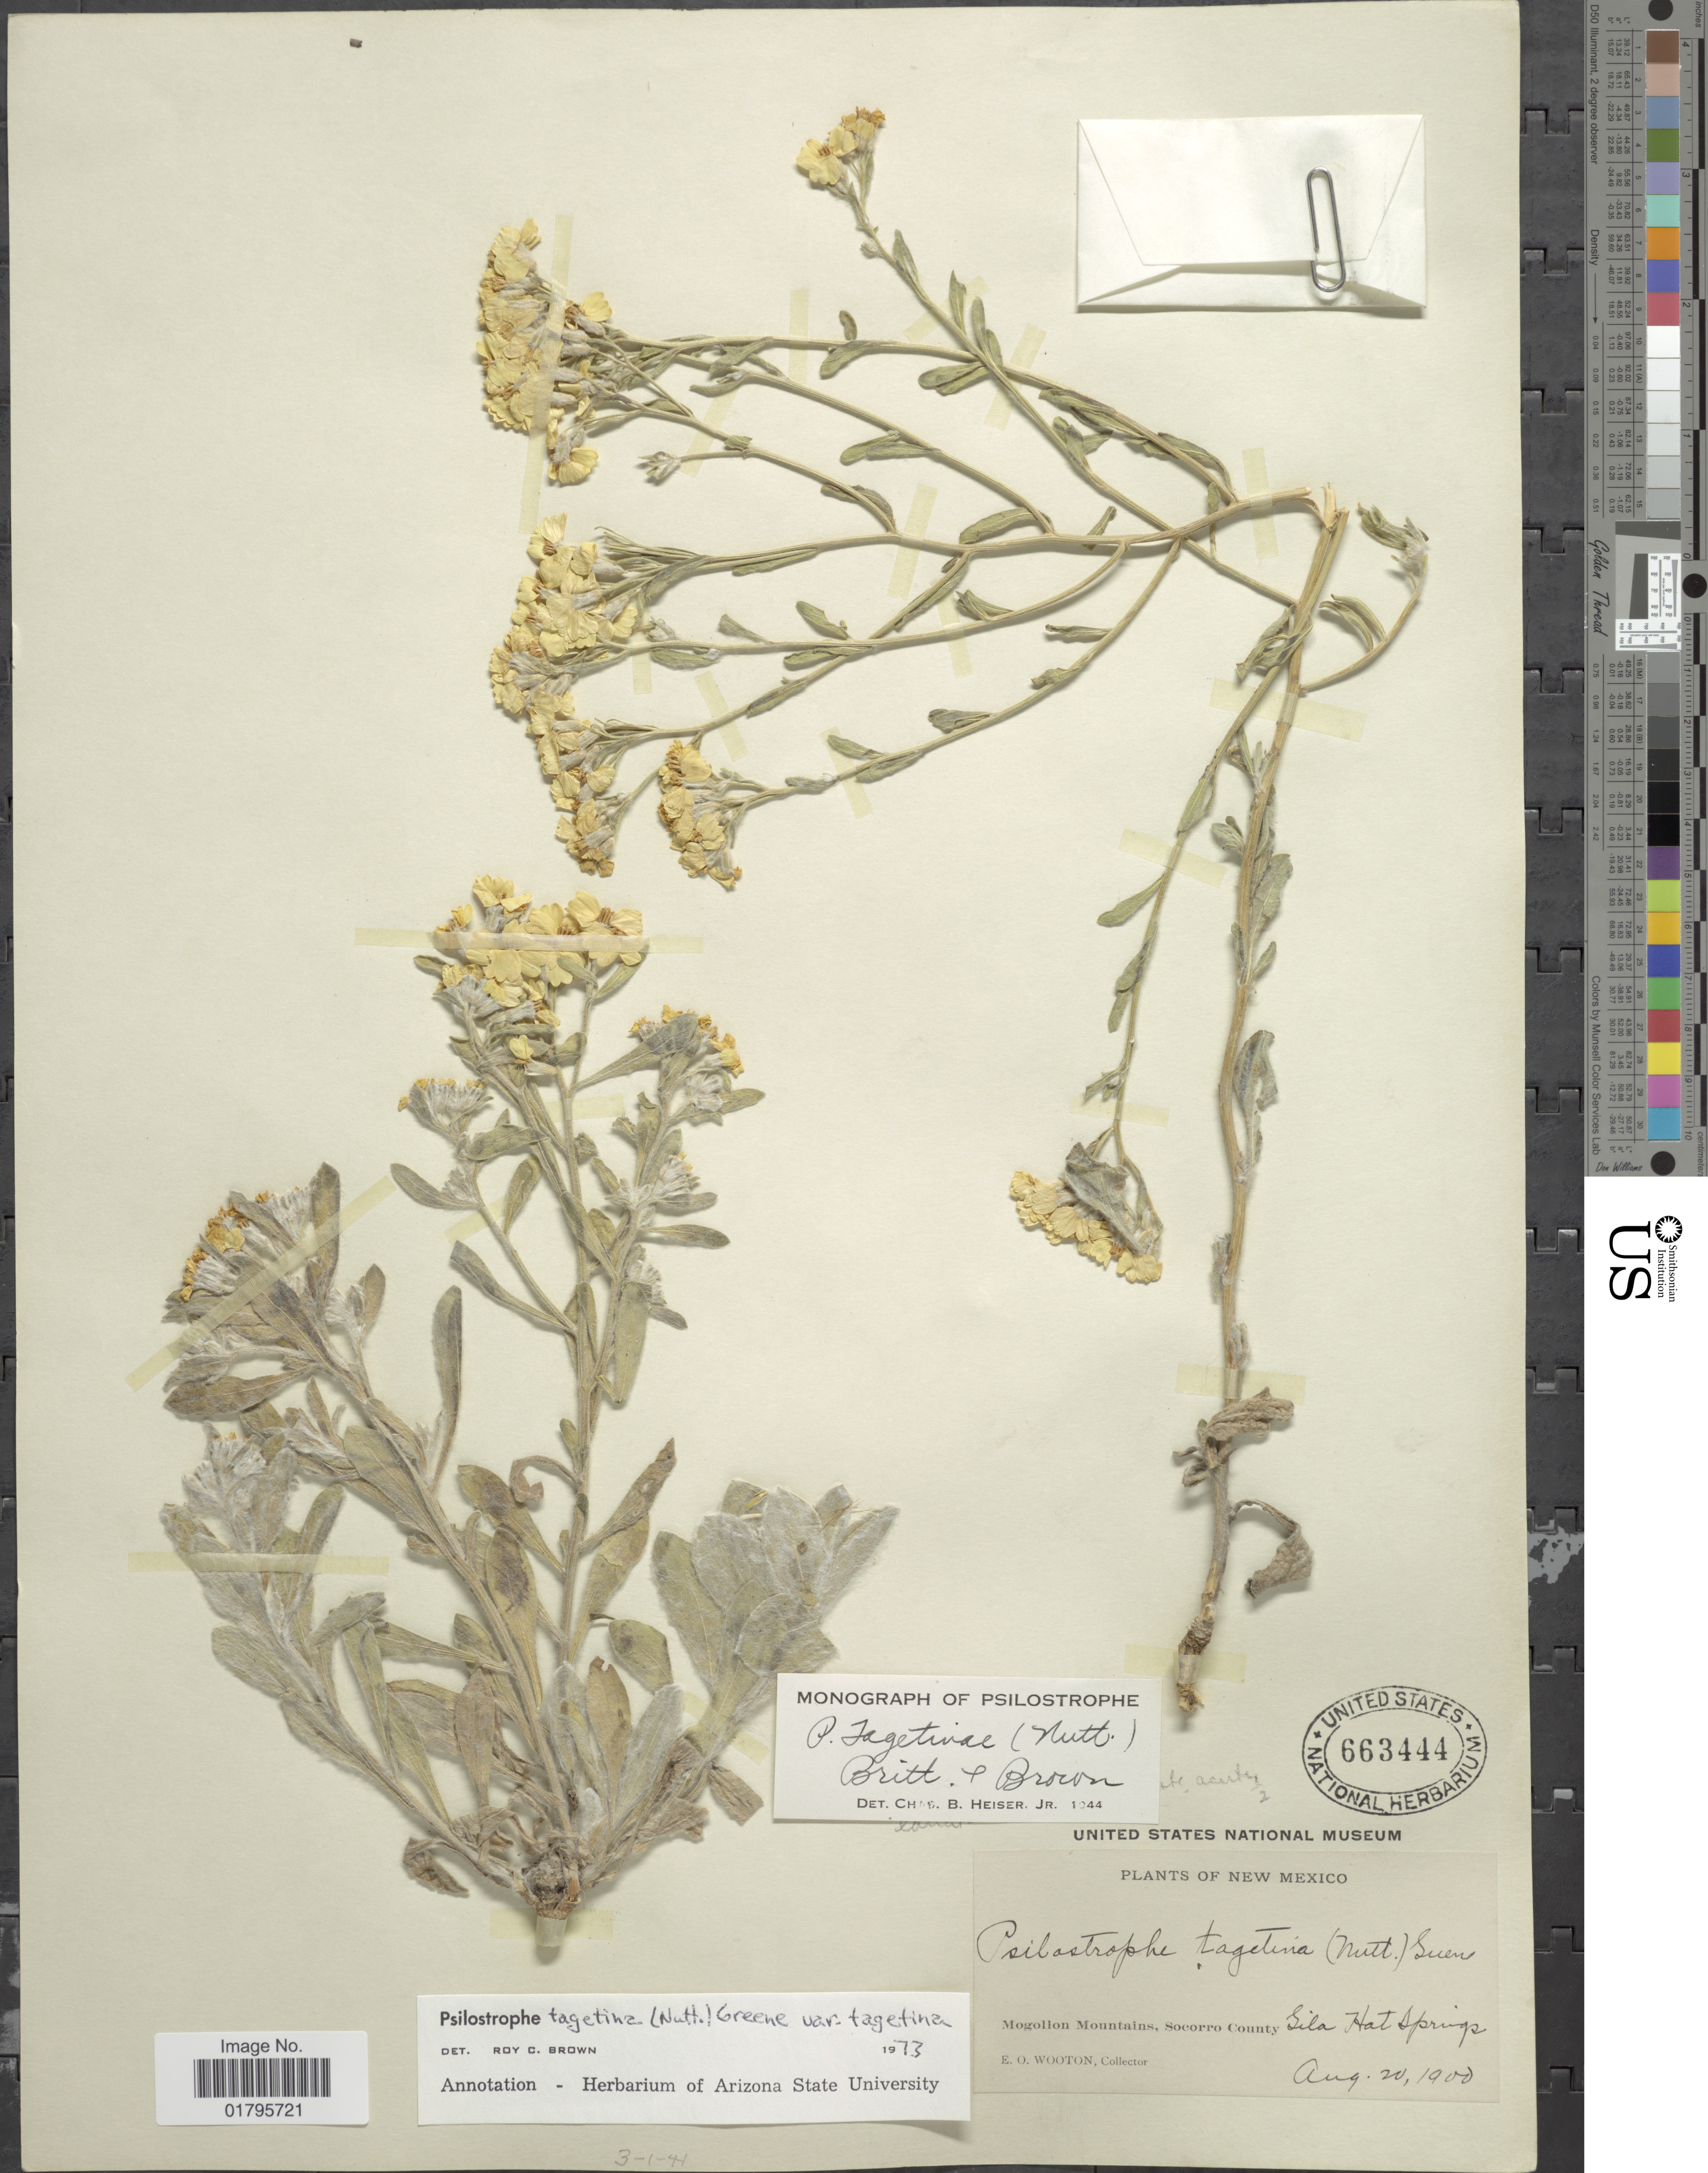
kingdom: Plantae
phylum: Tracheophyta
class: Magnoliopsida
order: Asterales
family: Asteraceae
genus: Psilostrophe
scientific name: Psilostrophe tagetina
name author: (Nutt.) Greene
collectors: E. O. Wooton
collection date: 1900-08-20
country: United States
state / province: New Mexico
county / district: Socorro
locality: Mogollon Mountains, Gila Hot Springs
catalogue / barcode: US 663444